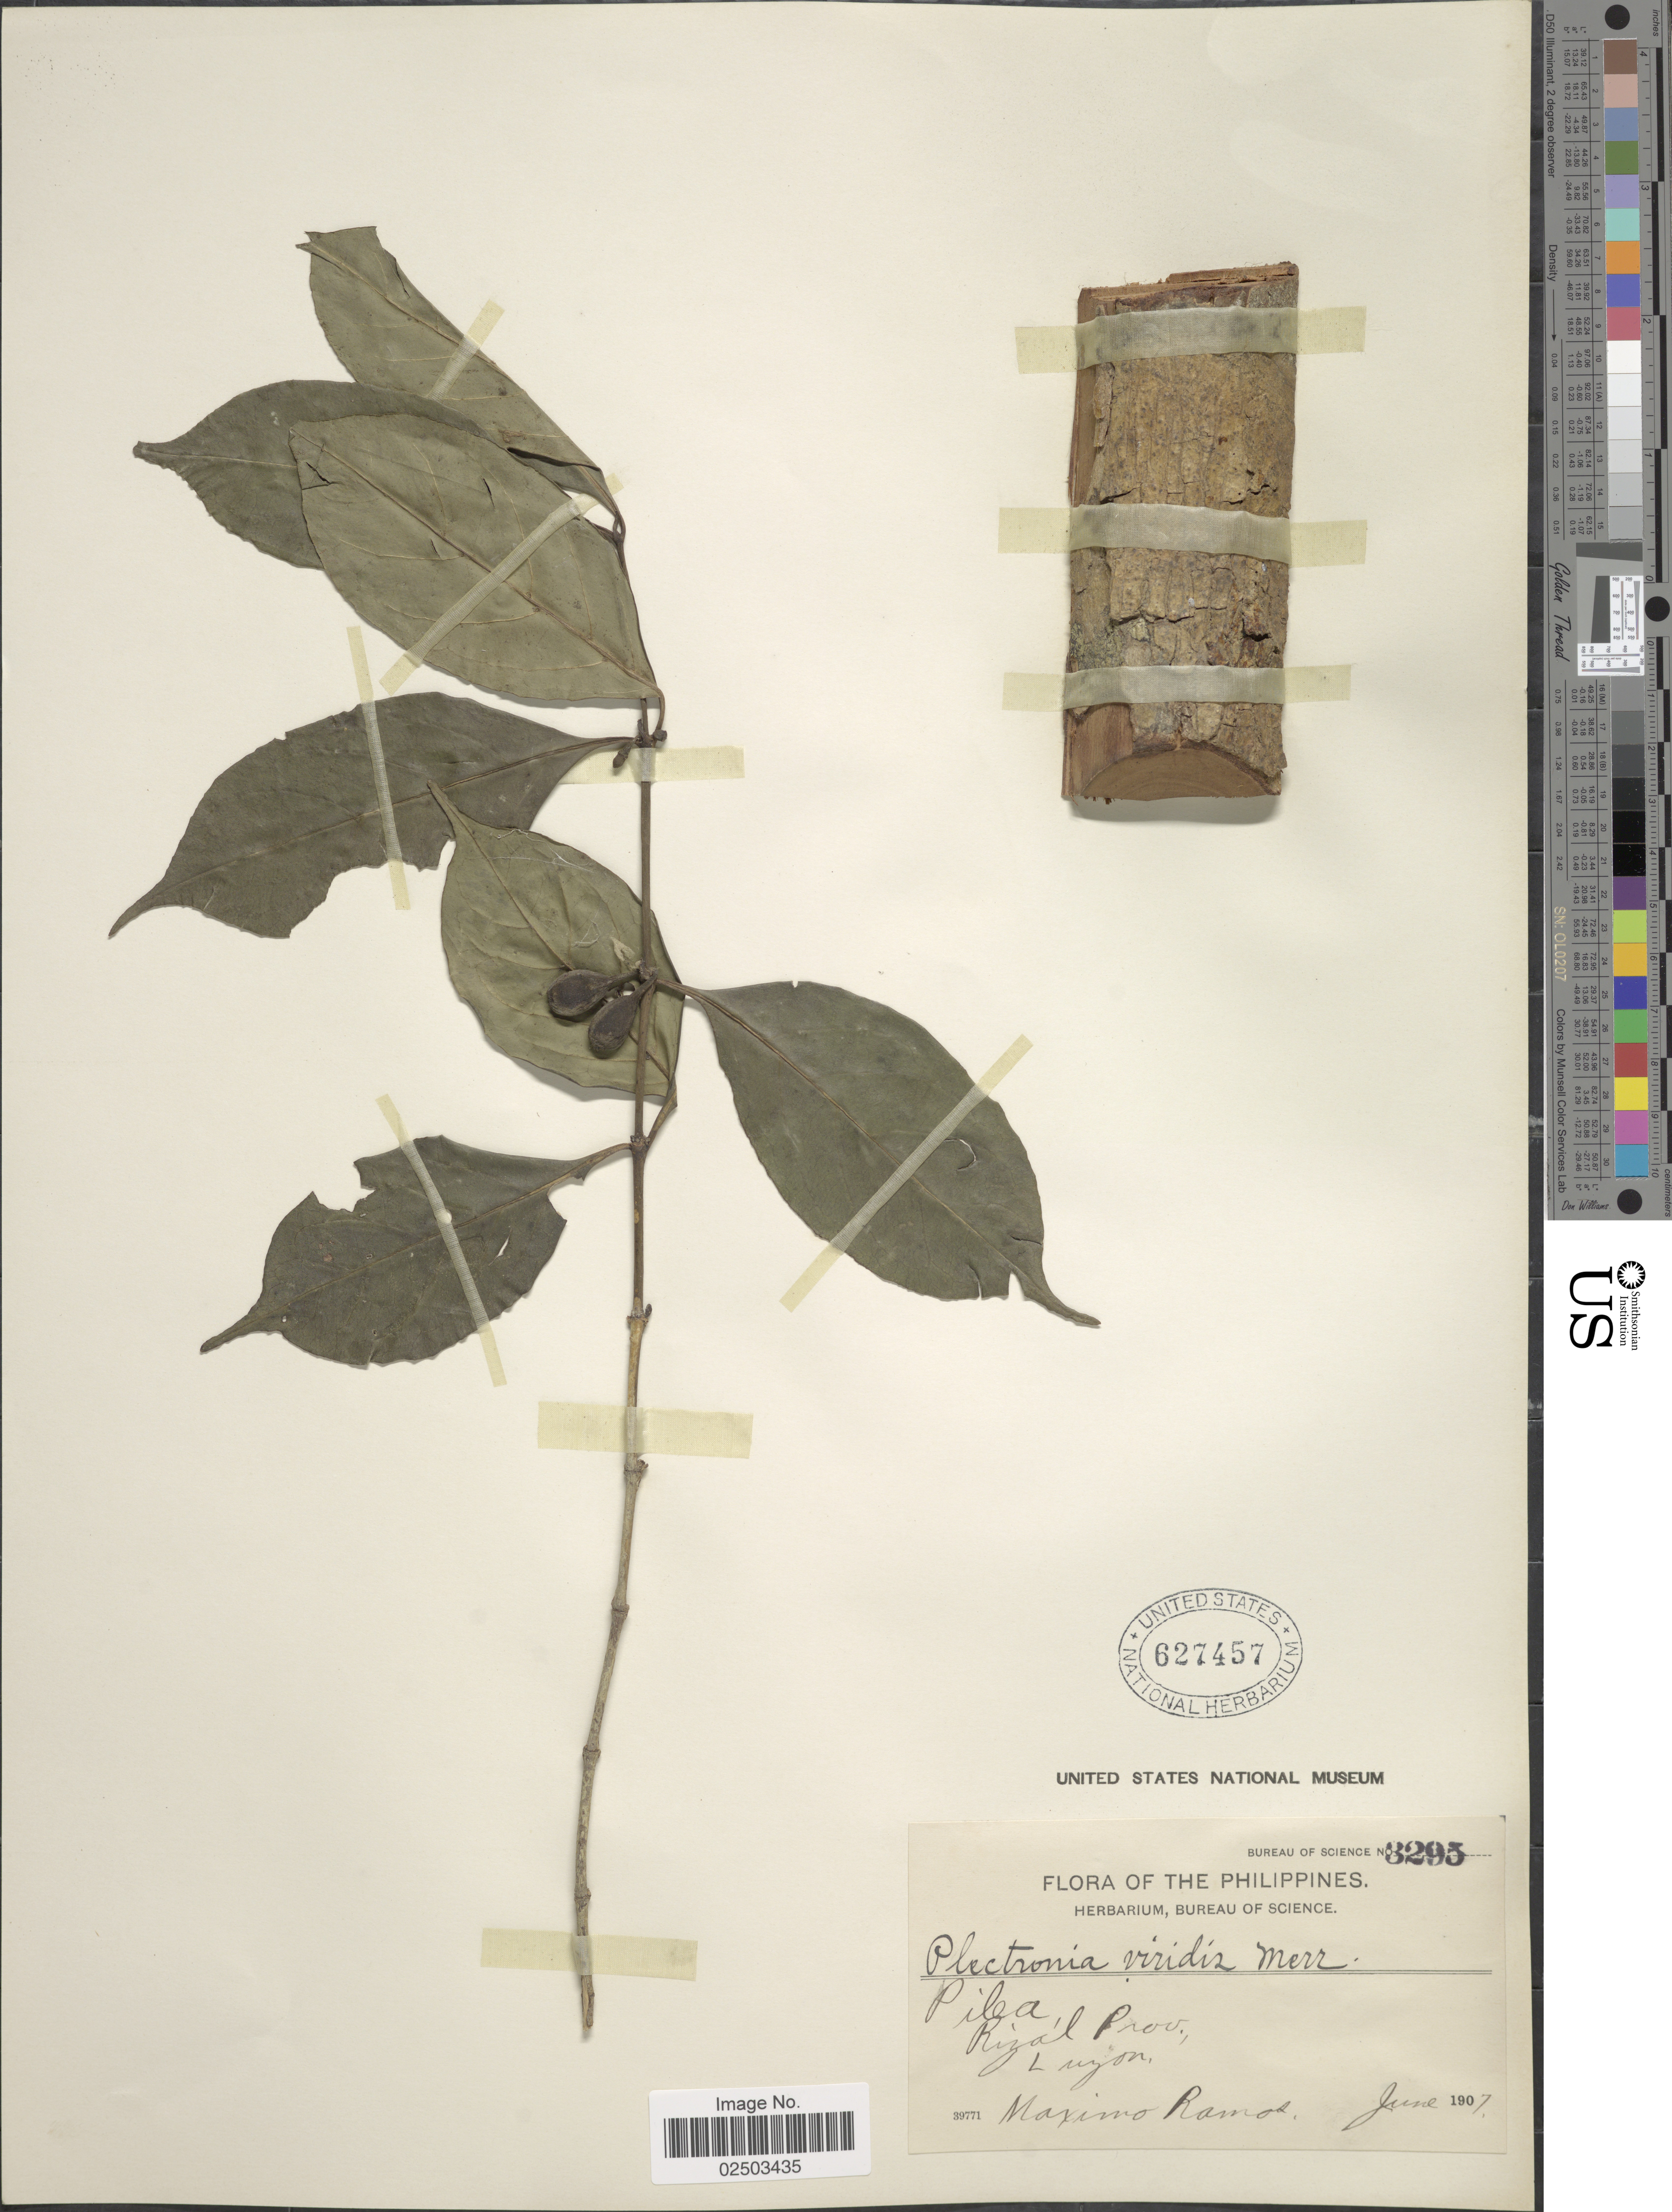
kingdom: Plantae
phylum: Tracheophyta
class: Magnoliopsida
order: Gentianales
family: Rubiaceae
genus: Canthium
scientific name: Canthium glandulosum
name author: (Blanco) Merr.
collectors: M. Ramos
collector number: Bureau of Science 3293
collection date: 1907-06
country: Philippines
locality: Pilea, Rizal Prov., Luzon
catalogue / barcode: US 627457